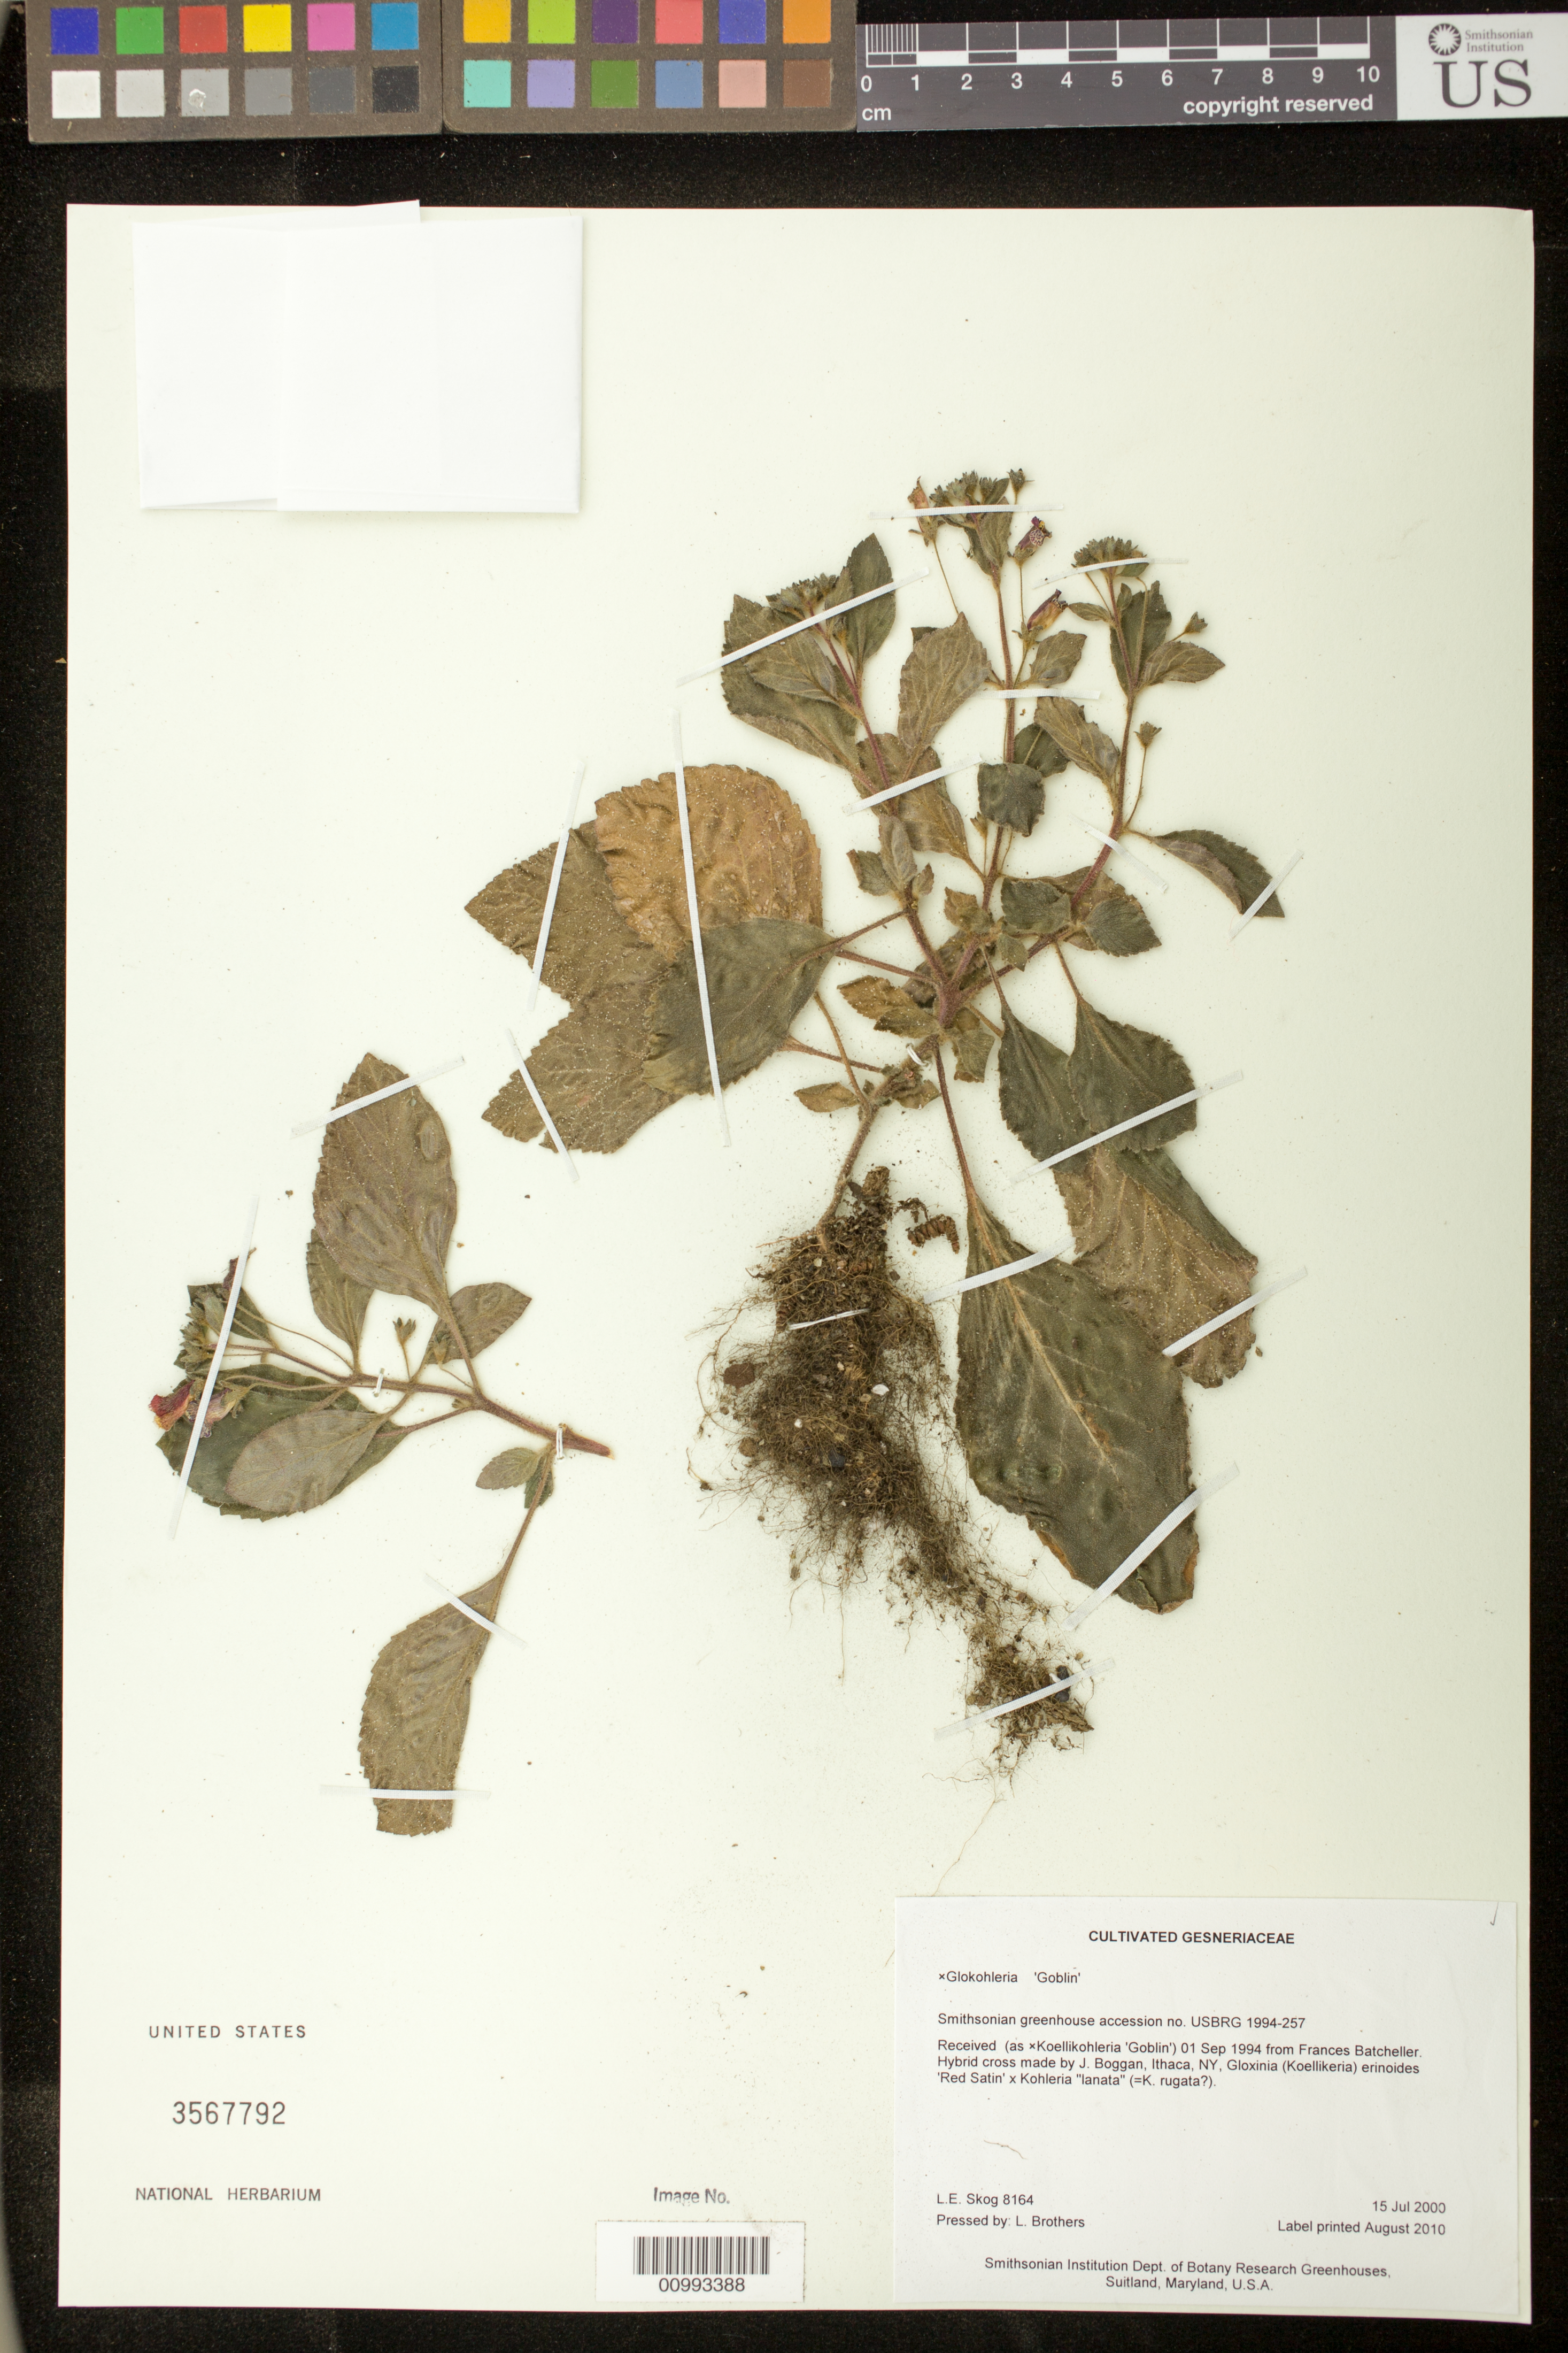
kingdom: Plantae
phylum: Tracheophyta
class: Magnoliopsida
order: Lamiales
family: Gesneriaceae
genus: Glokohleria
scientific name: x Glokohleria 'Goblin'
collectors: L. E. Skog & L. Brothers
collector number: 8164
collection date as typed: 15 Jul 2000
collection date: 2000-07-15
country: United States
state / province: Maryland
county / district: Prince George's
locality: Smithsonian Institution Dept. of Botany Research Greenhouses, Suitland, Maryland, U.S.A.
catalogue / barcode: US 3567792